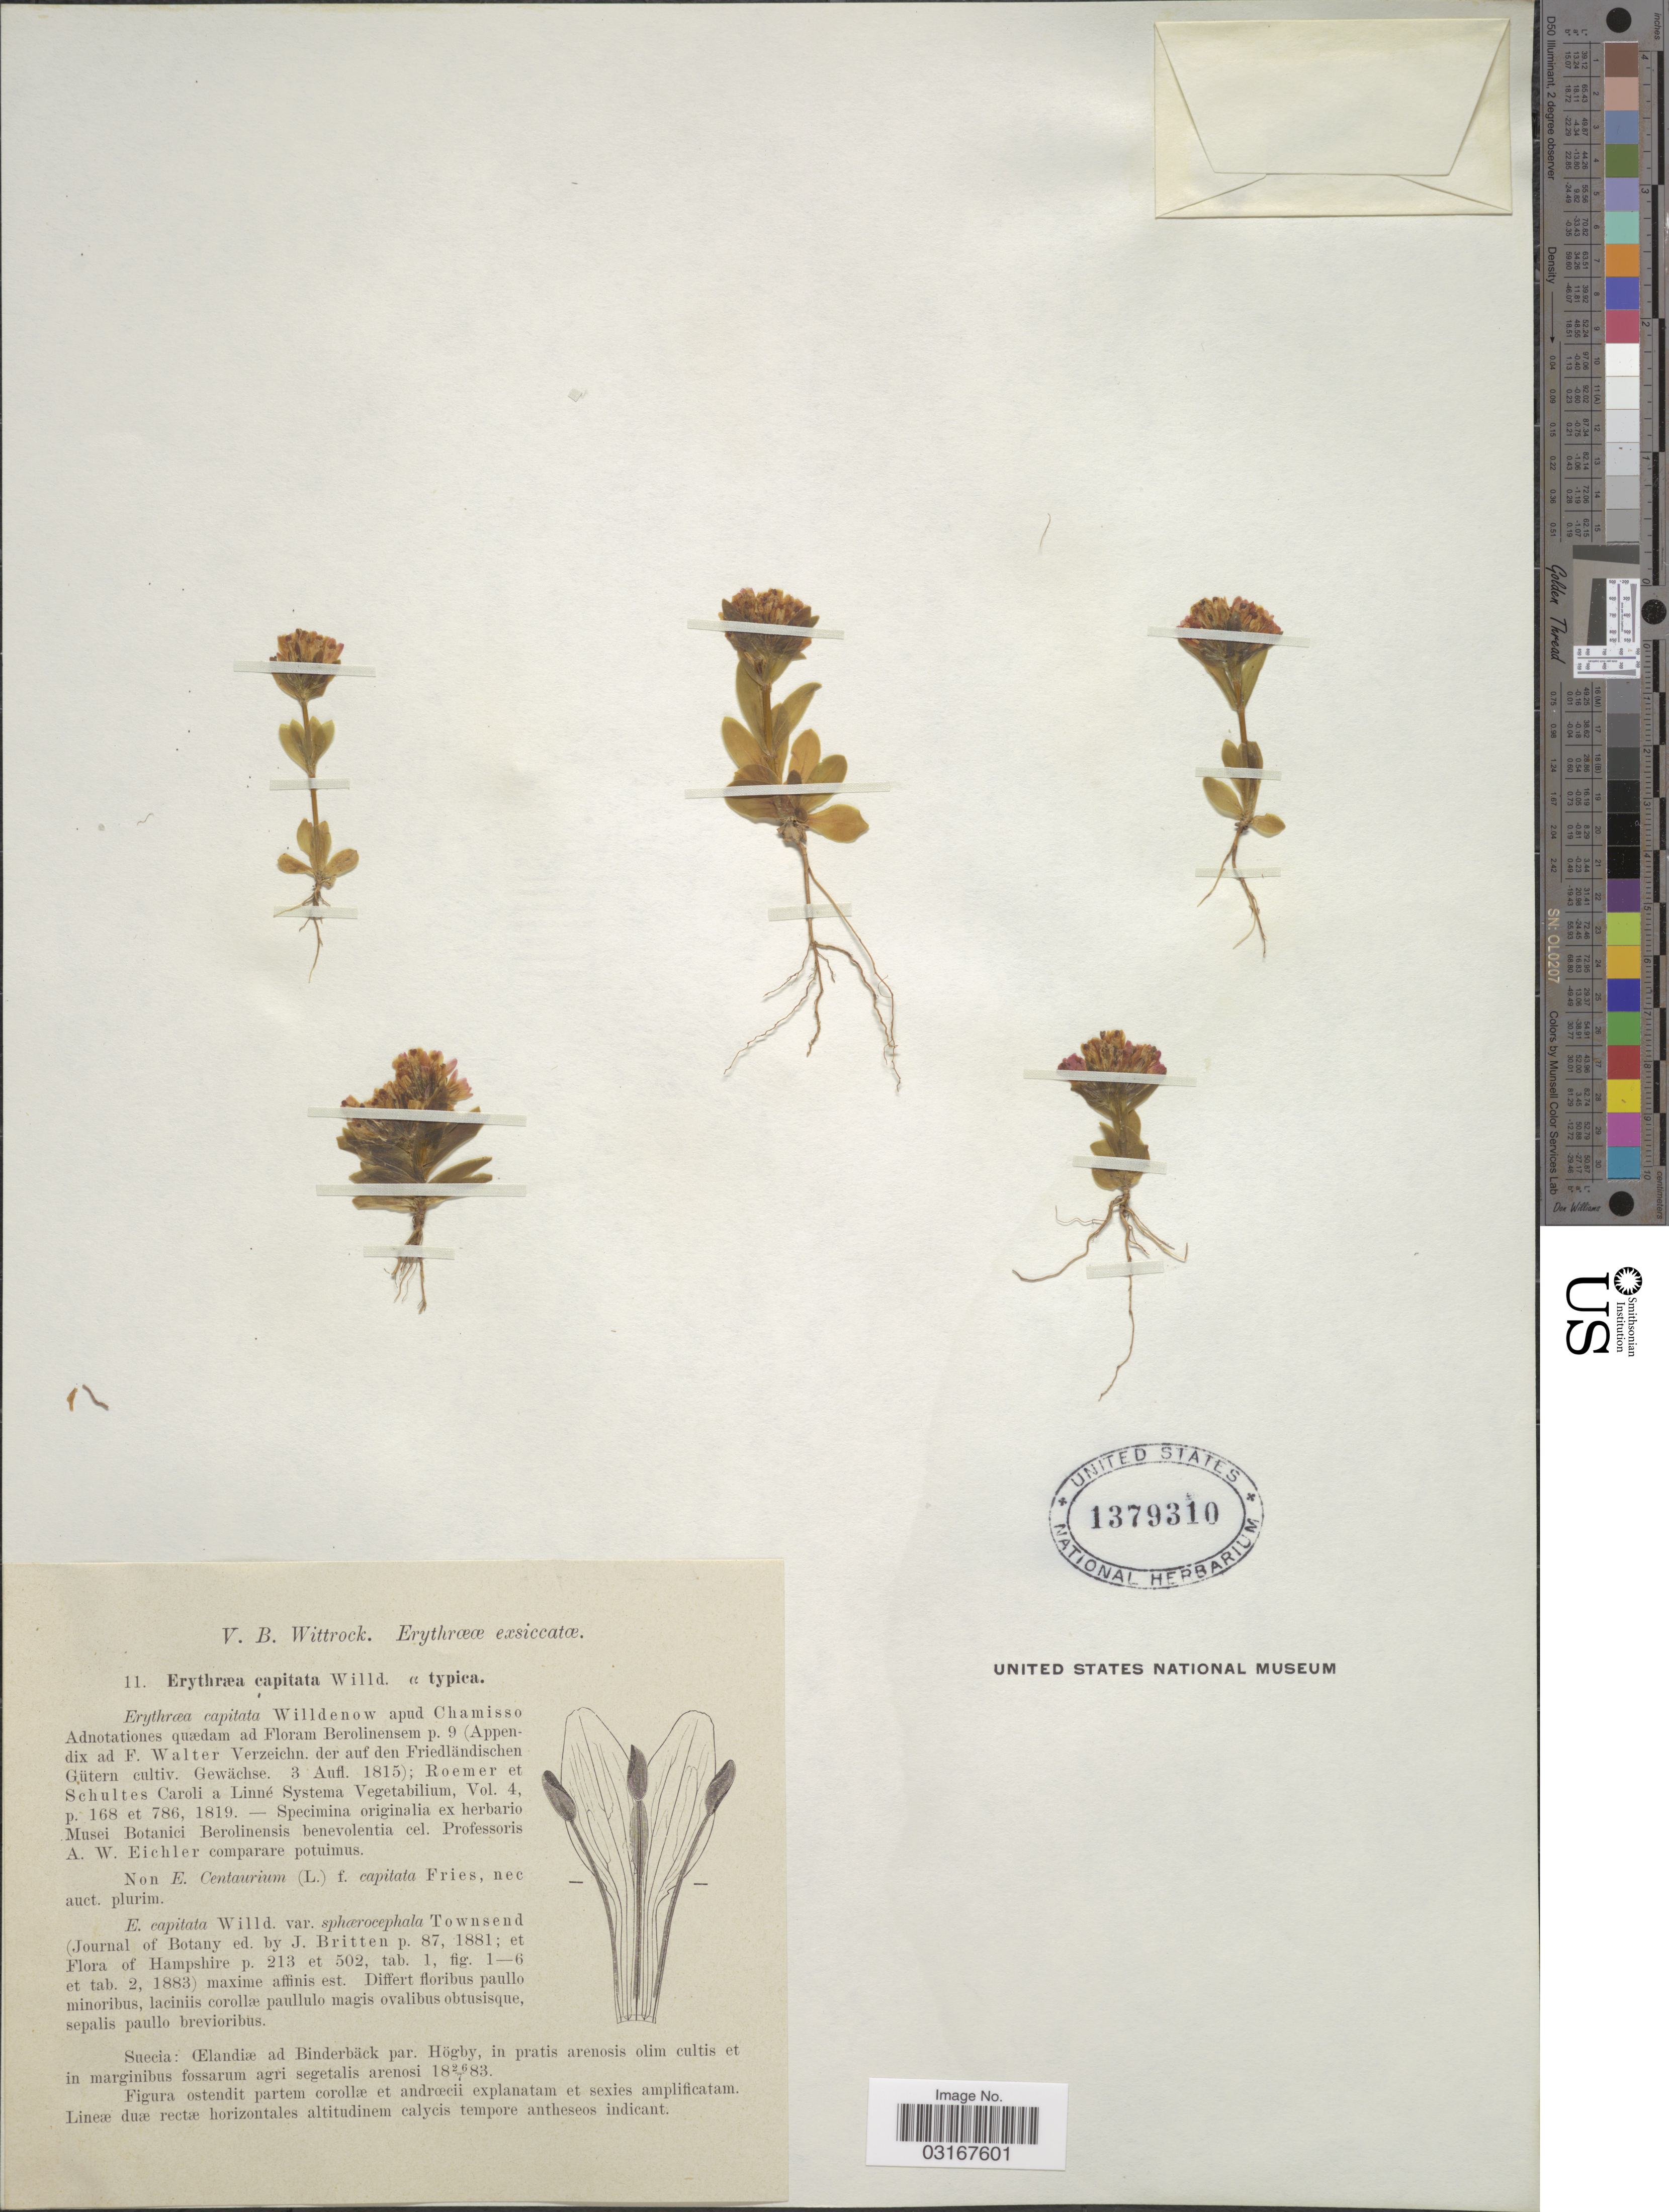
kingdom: Plantae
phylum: Tracheophyta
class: Magnoliopsida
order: Gentianales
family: Gentianaceae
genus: Erythraea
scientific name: Erythraea capitata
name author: Willd. ex Roem. & Schult.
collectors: V. Wittrock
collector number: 11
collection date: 1883-07-26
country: Sweden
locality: Suecia: Œlandiæ ad Binderbäck par. Högby.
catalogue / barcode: US 1379310